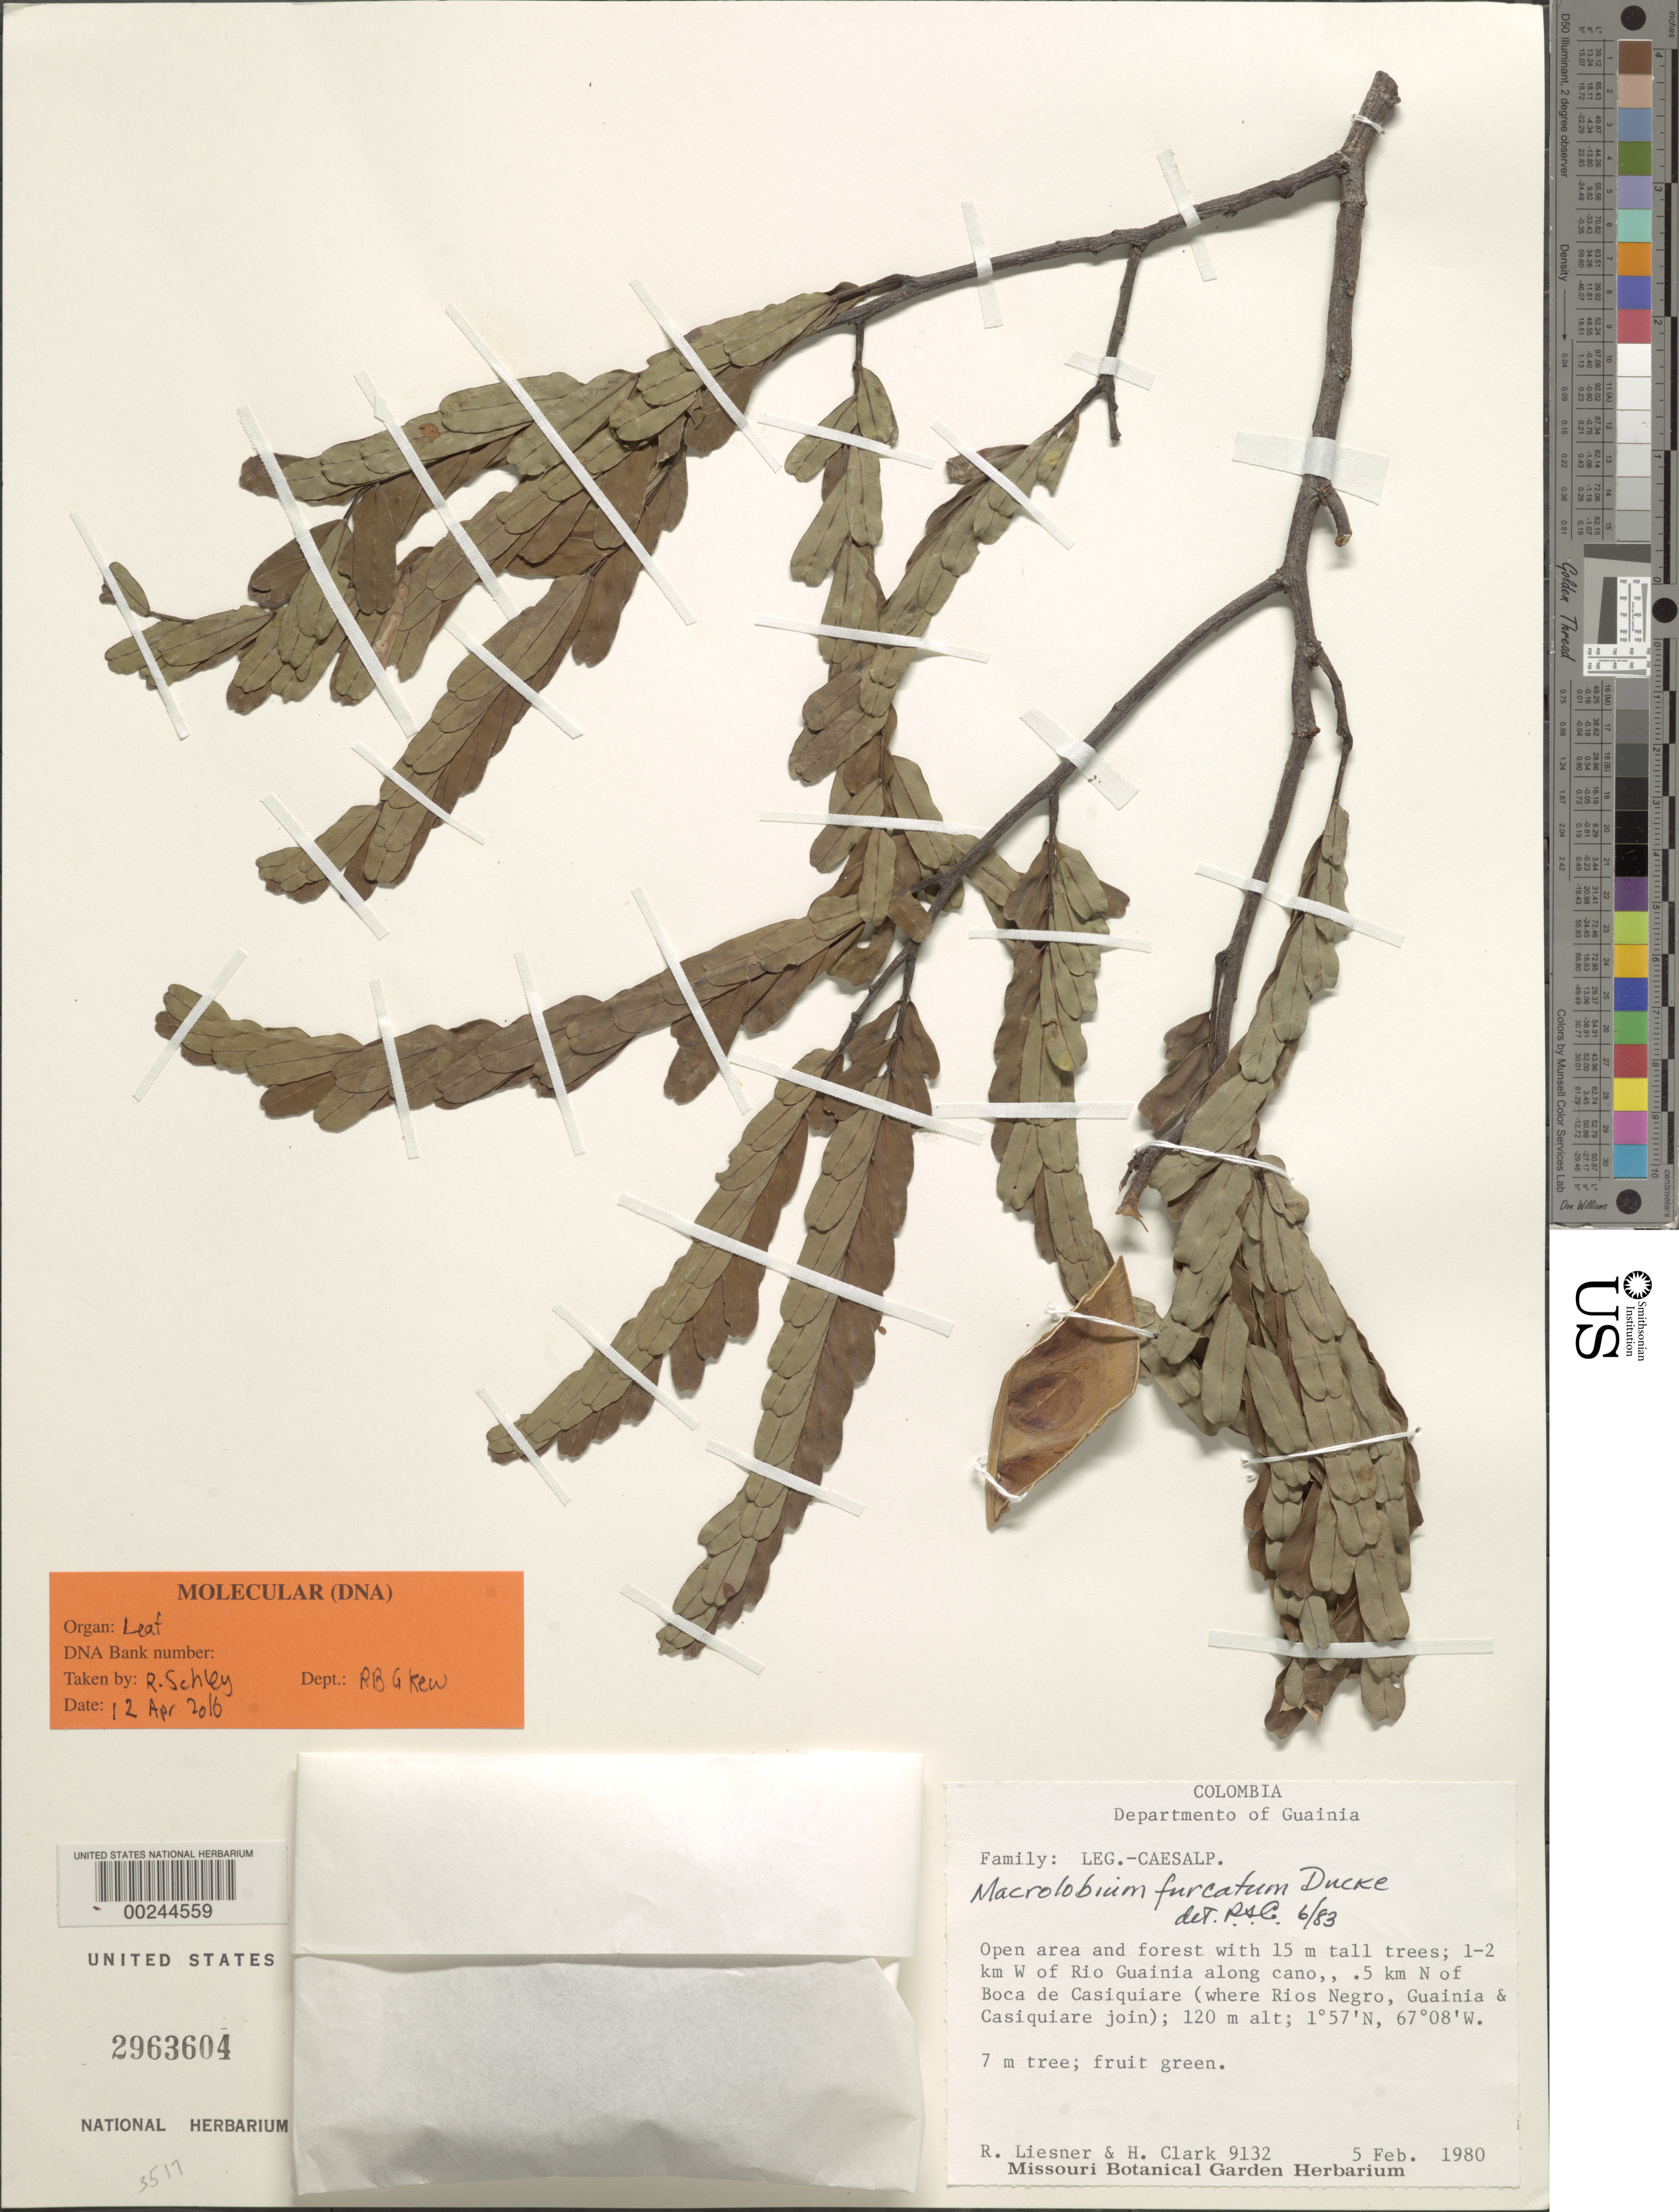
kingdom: Plantae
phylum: Tracheophyta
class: Magnoliopsida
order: Fabales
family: Fabaceae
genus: Macrolobium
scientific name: Macrolobium furcatum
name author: Ducke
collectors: R. L. Liesner & H. L. Clark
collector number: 9132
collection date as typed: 05 Feb 1980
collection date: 1980-02-05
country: Colombia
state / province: Guainía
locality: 1-2 km W of Rio Guainia along Caño; .5 km N of Boca de Casiquiare (where Rios Negro, Guainia and Casiquiare join)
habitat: Open area and forest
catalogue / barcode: US 2963604